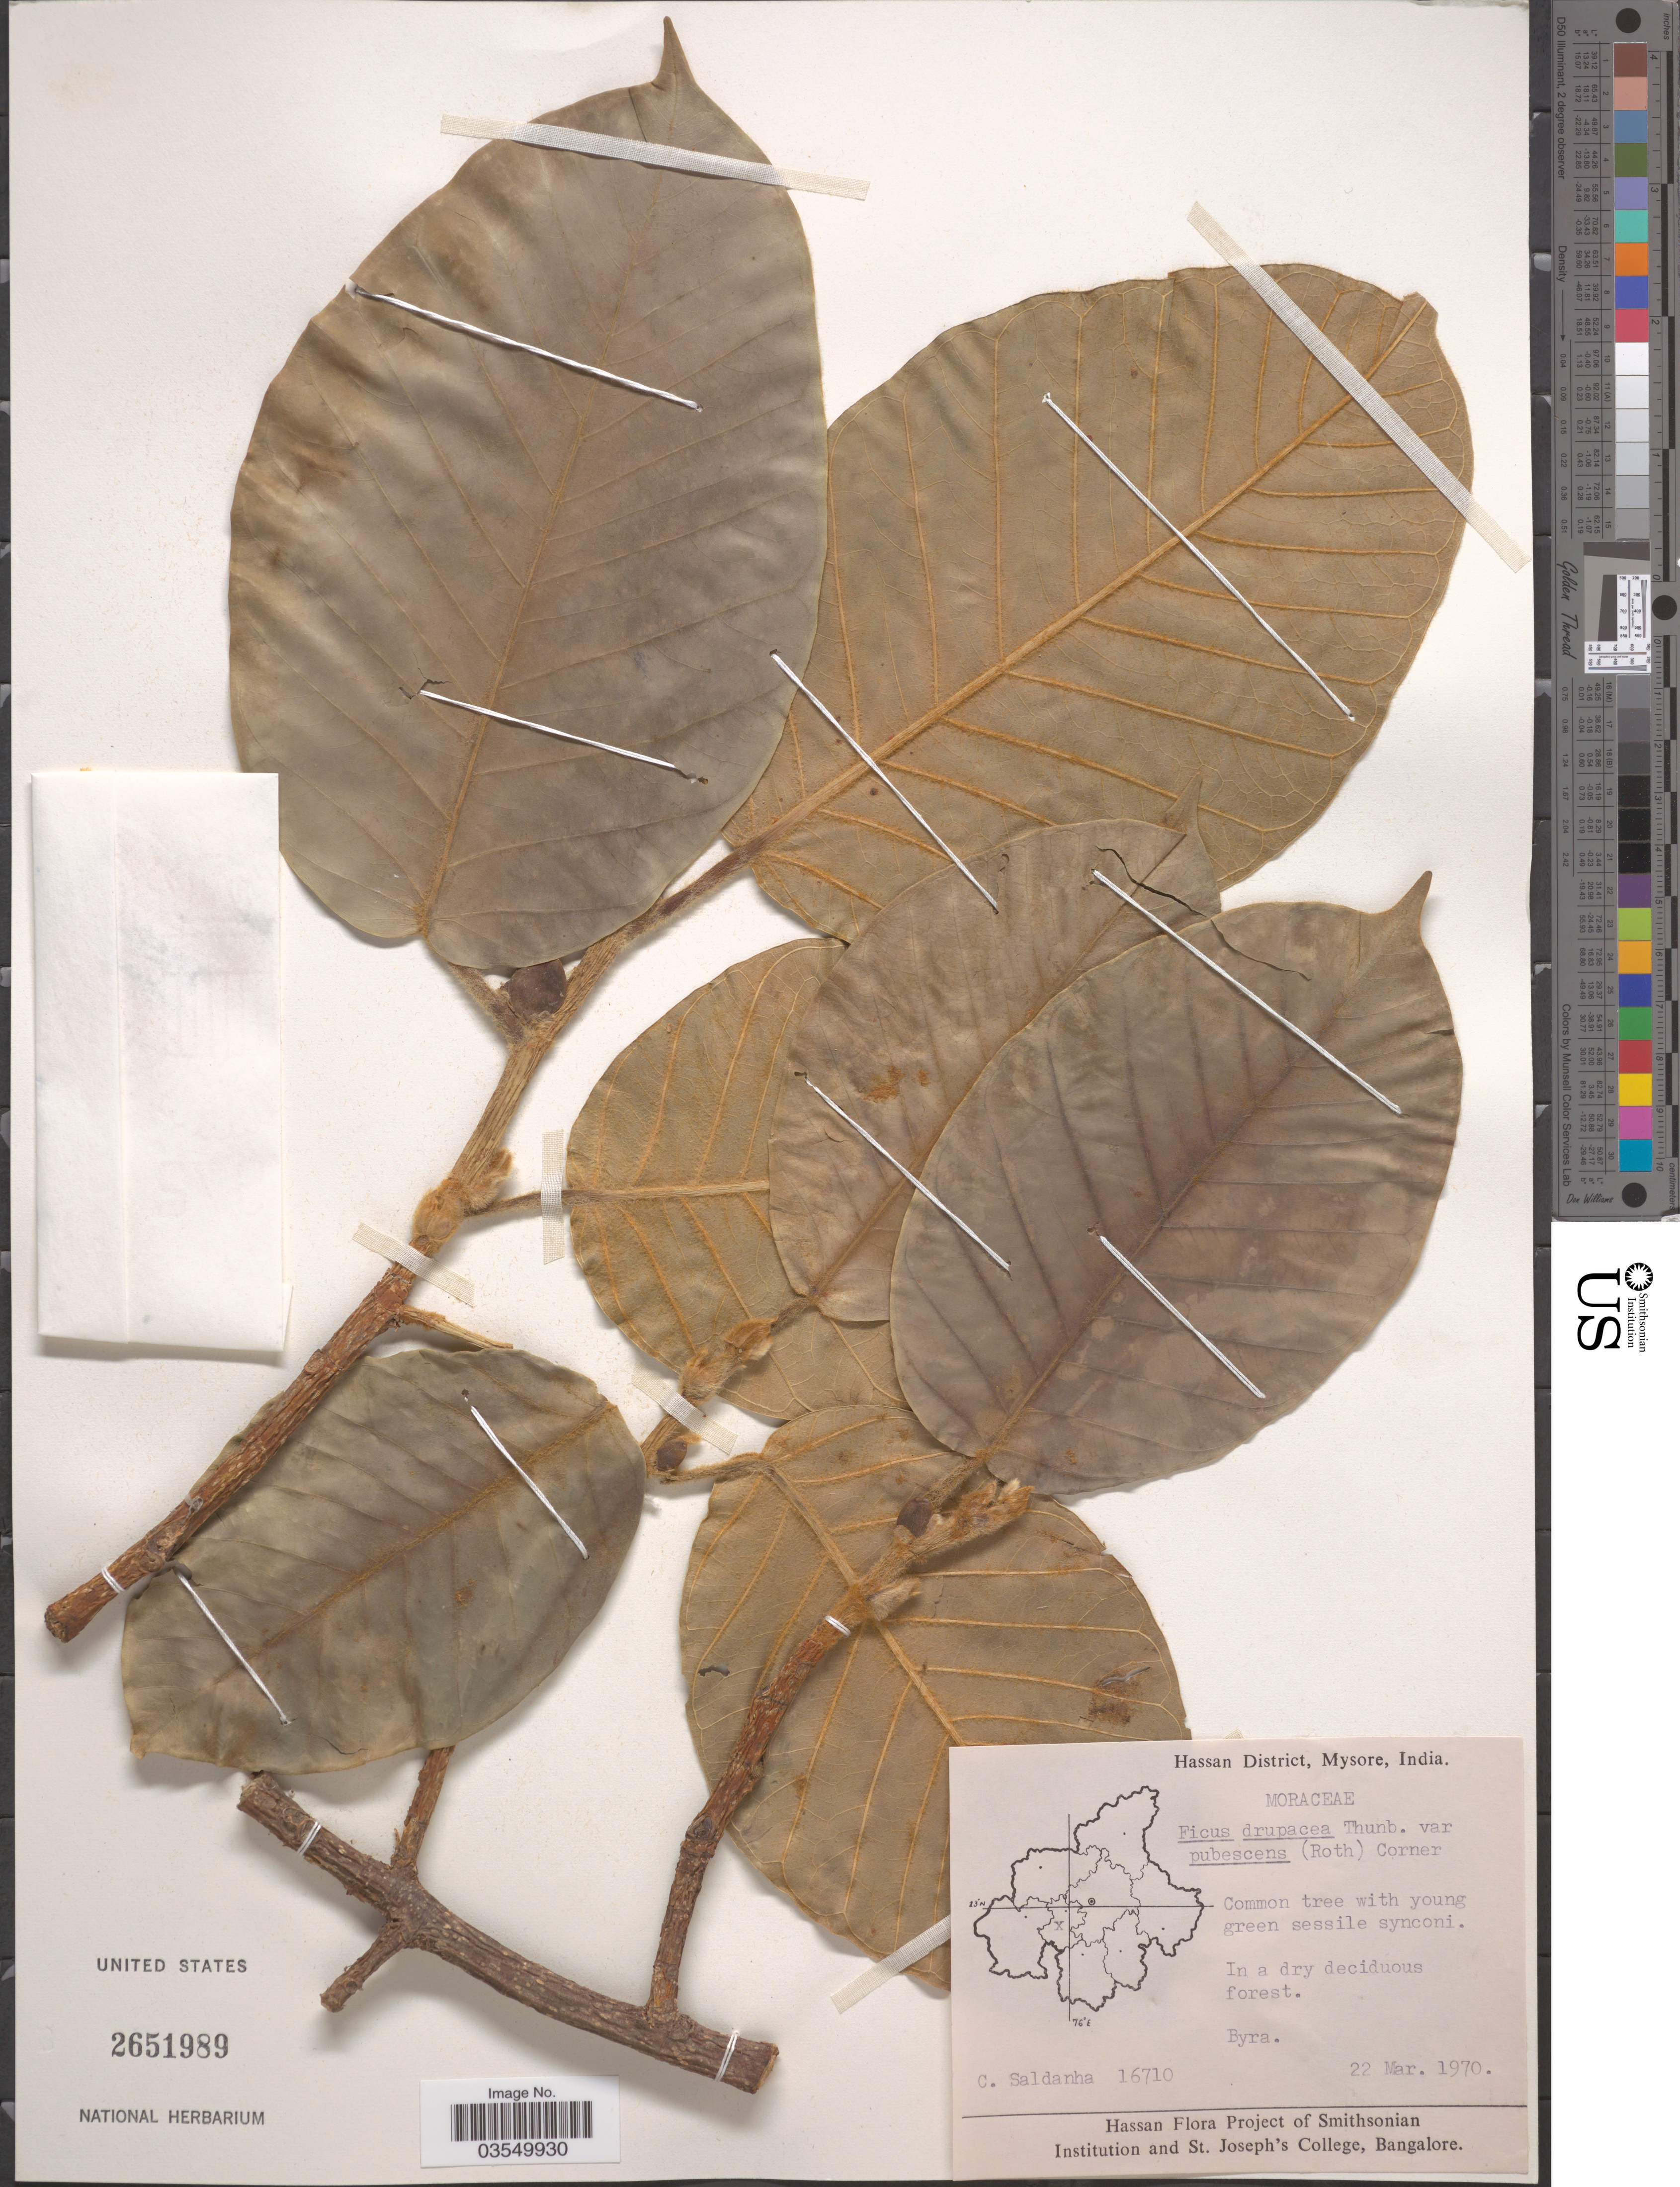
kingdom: Plantae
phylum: Tracheophyta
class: Magnoliopsida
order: Rosales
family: Moraceae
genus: Ficus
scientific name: Ficus drupacea var. pubescens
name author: (Roth) Corner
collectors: C. Saldanha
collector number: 16710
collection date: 1970-03-22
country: India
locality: Hassan District, Mysore. Byra.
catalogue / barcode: US 2651989